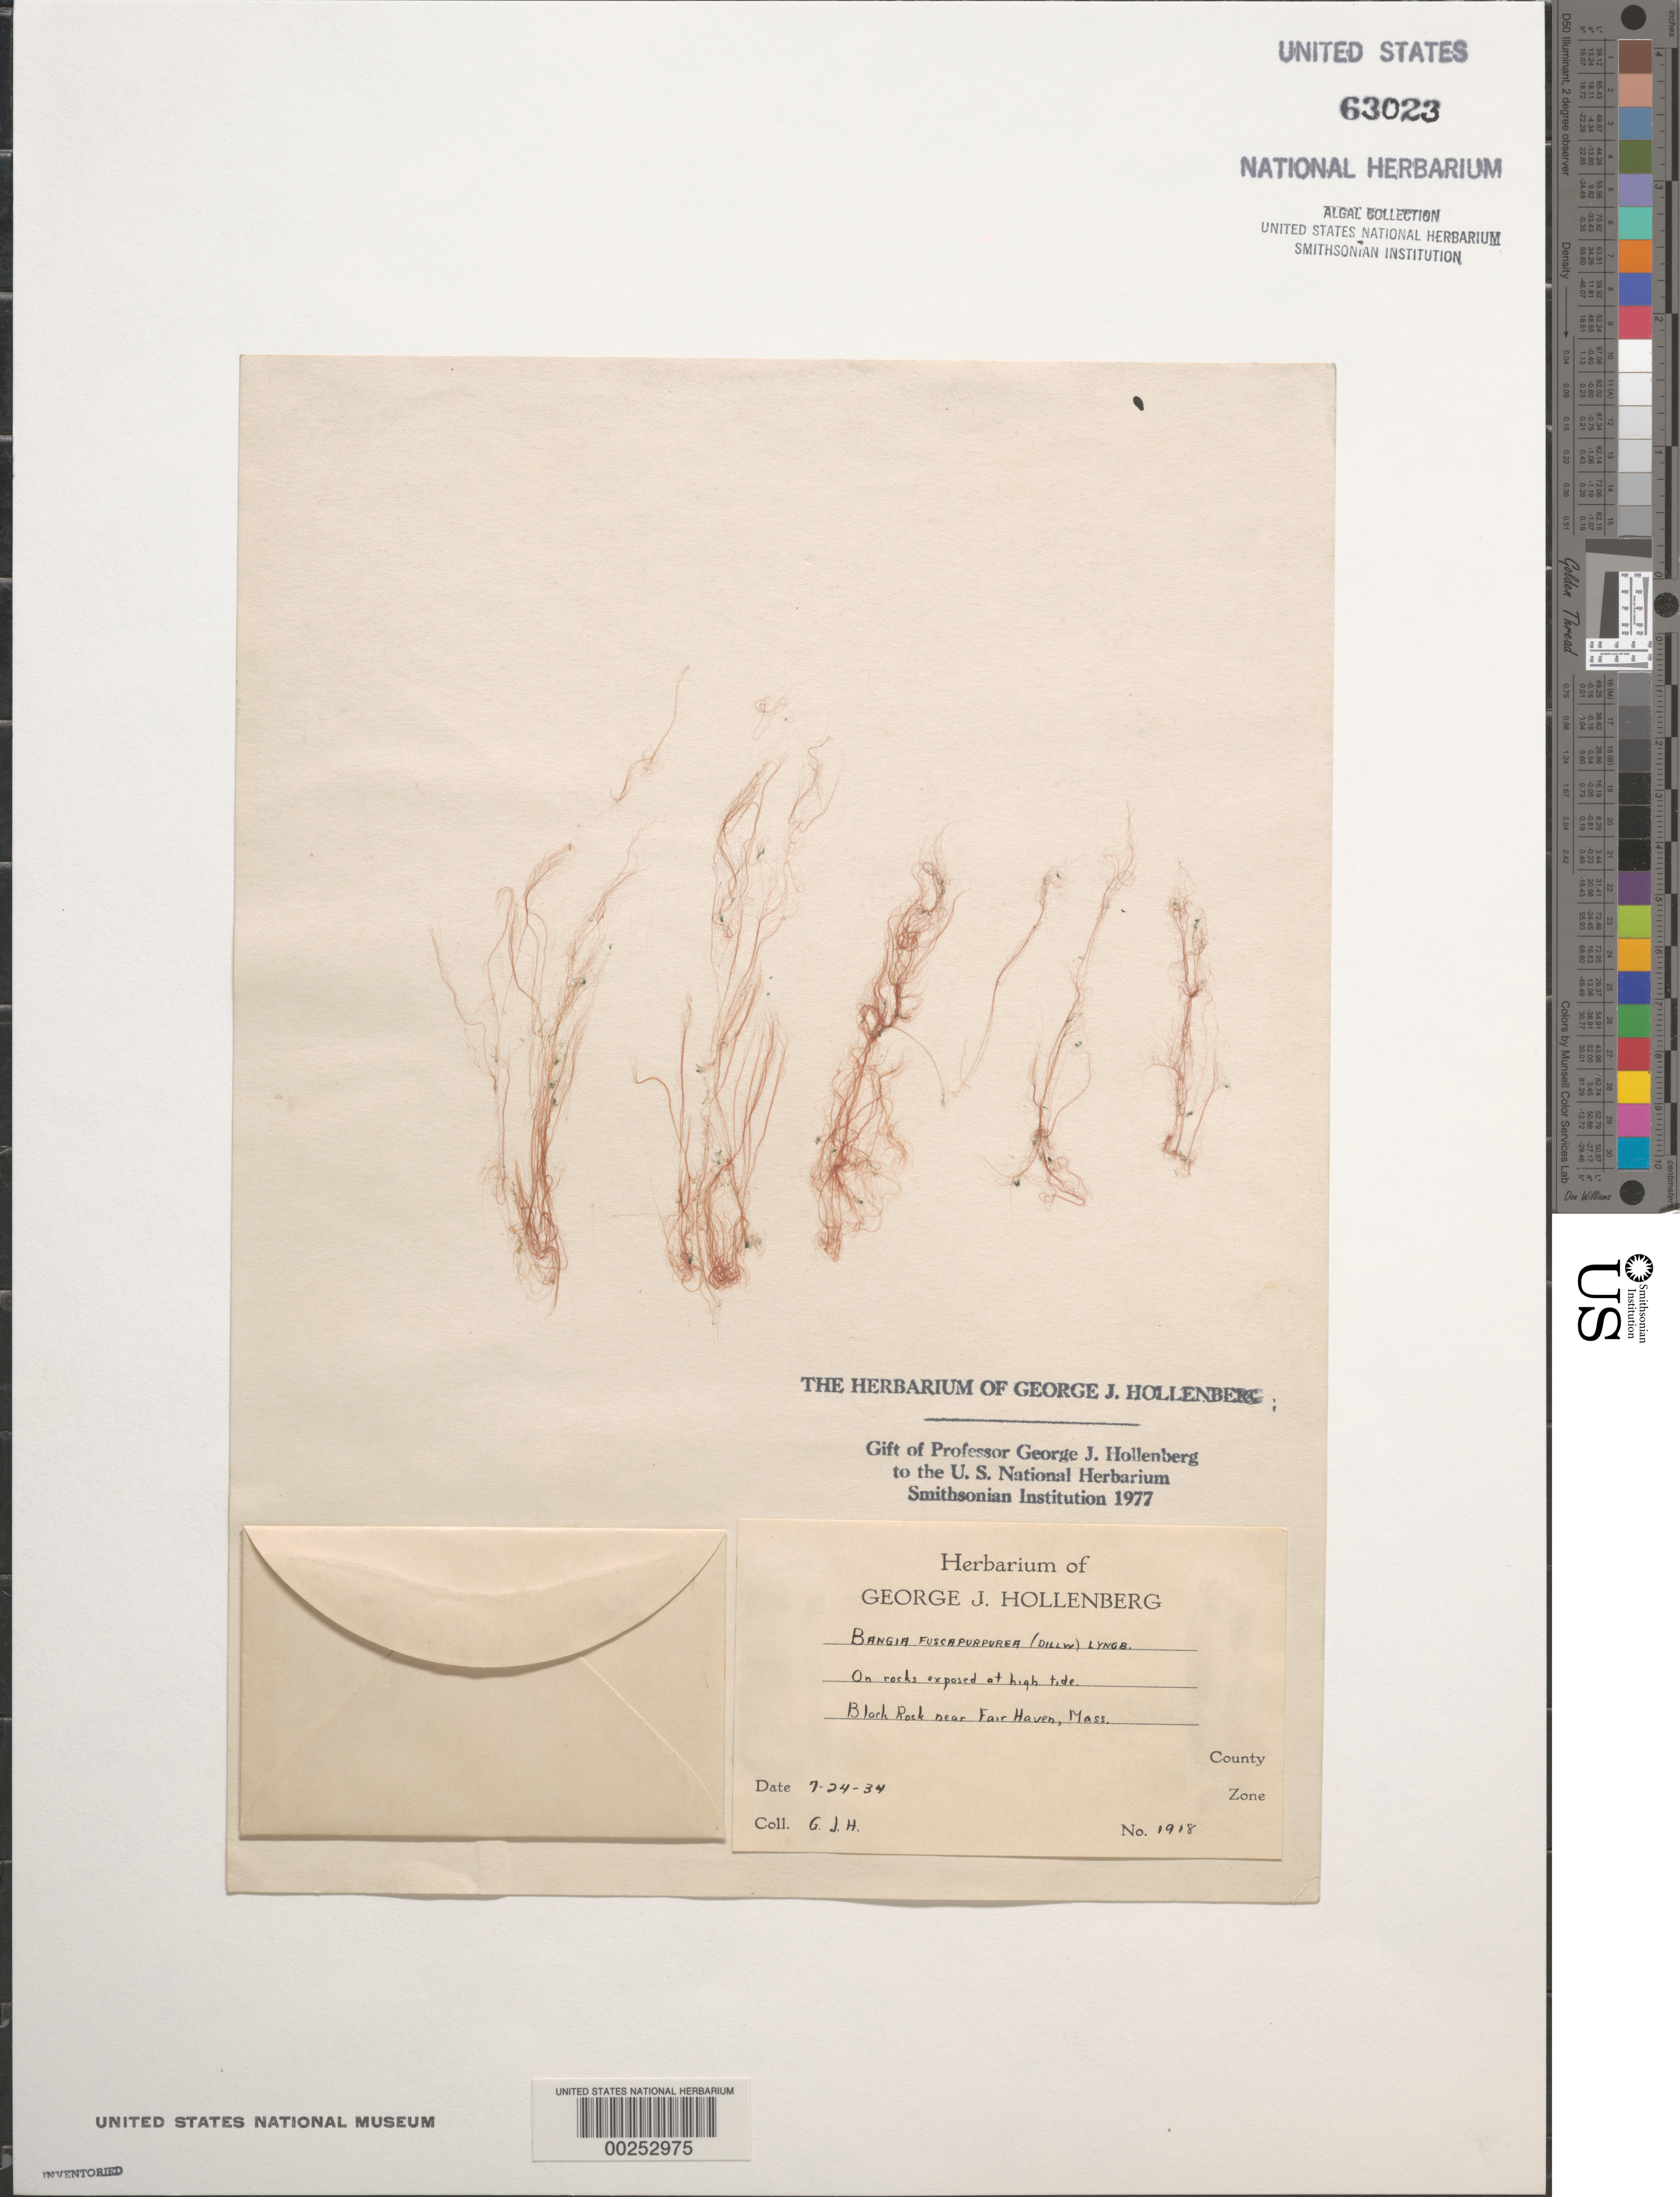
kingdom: Plantae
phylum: Rhodophyta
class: Bangiophyceae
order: Bangiales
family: Bangiaceae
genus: Bangia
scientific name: Bangia fuscopurpurea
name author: (Dillwyn) Lyngb.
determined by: Hollenberg, George J.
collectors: G. Hollenberg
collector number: GJH 1918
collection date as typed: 24 Jul 1934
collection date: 1934-07-24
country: United States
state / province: Massachusetts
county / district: Bristol County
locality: Black Rock near Fairhaven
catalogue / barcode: US 63023